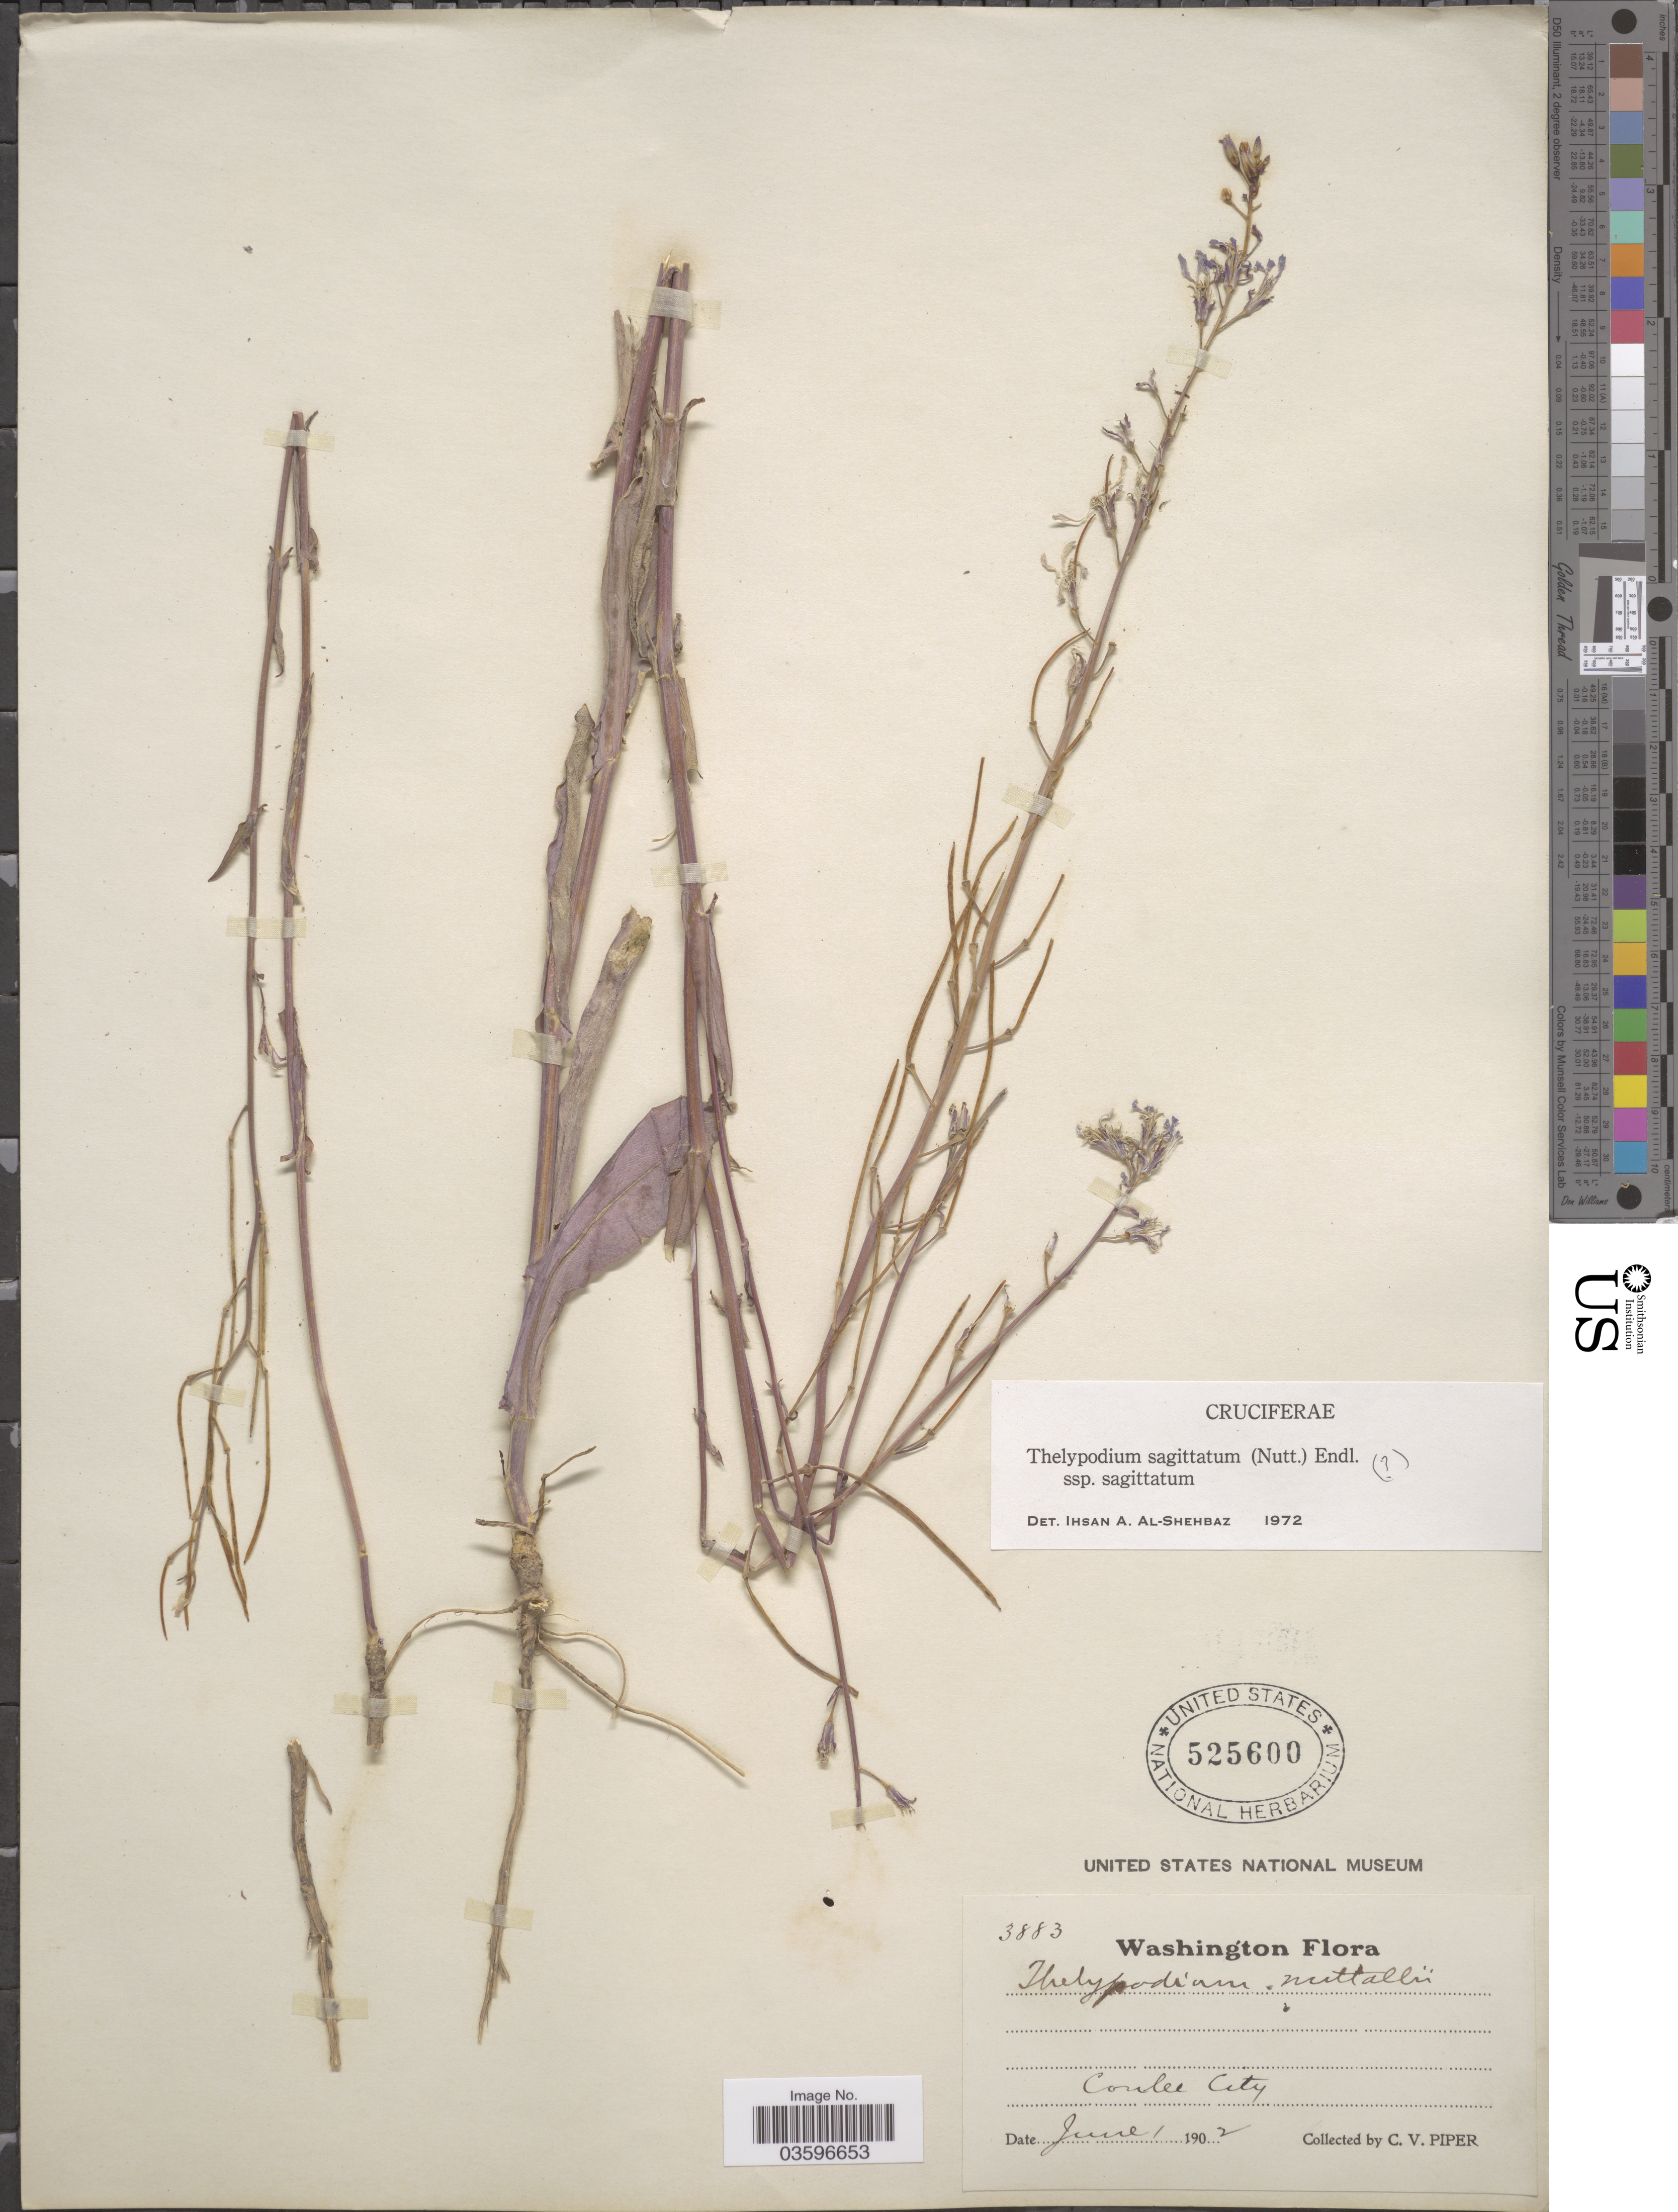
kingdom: Plantae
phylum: Tracheophyta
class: Magnoliopsida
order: Brassicales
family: Brassicaceae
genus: Thelypodium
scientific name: Thelypodium sagittatum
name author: (Nutt.) Endl.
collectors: C. V. Piper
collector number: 3883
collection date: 1902-06-01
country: United States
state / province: Washington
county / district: Grant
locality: Coulee City.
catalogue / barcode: US 525600